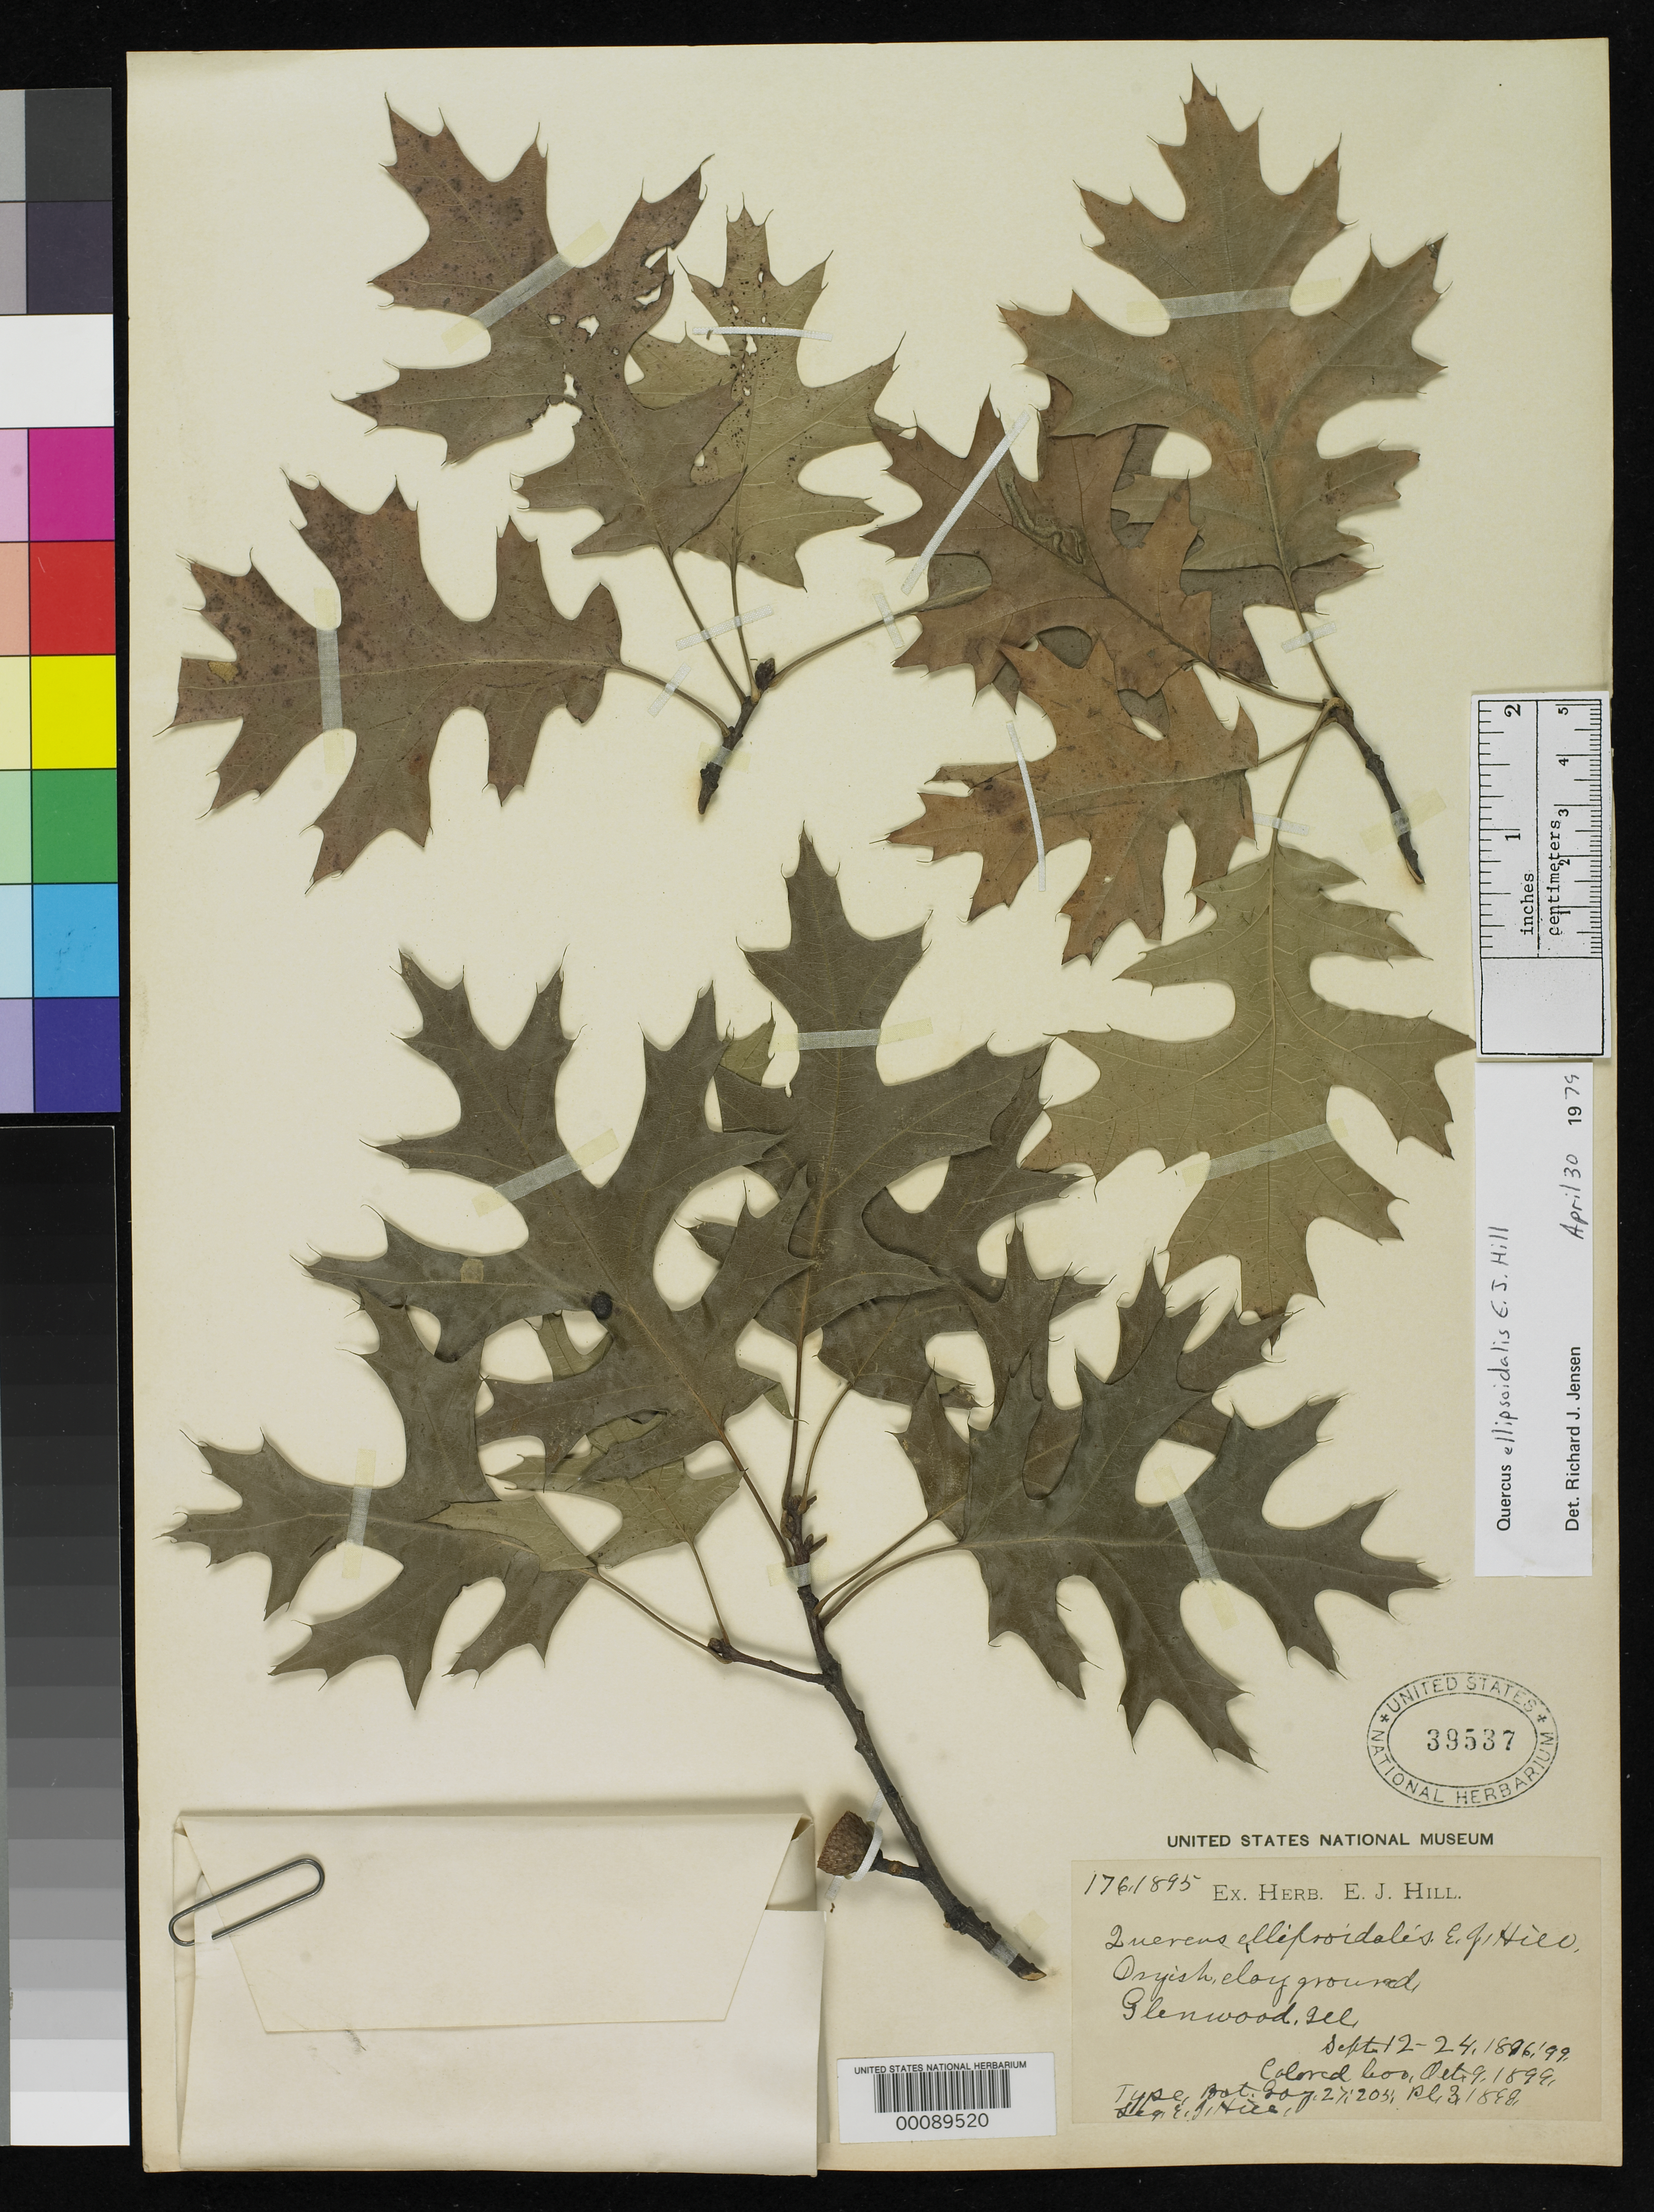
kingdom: Plantae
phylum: Tracheophyta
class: Magnoliopsida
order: Fagales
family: Fagaceae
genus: Quercus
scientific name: Quercus ellipsoidalis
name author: E.J. Hill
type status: Type Collection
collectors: E. J. Hill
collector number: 176.1895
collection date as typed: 189-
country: United States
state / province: Illinois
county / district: Cook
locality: Glenwood.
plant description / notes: No type designated or collections explicitly cited; probably a syntype.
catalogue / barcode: US 39537